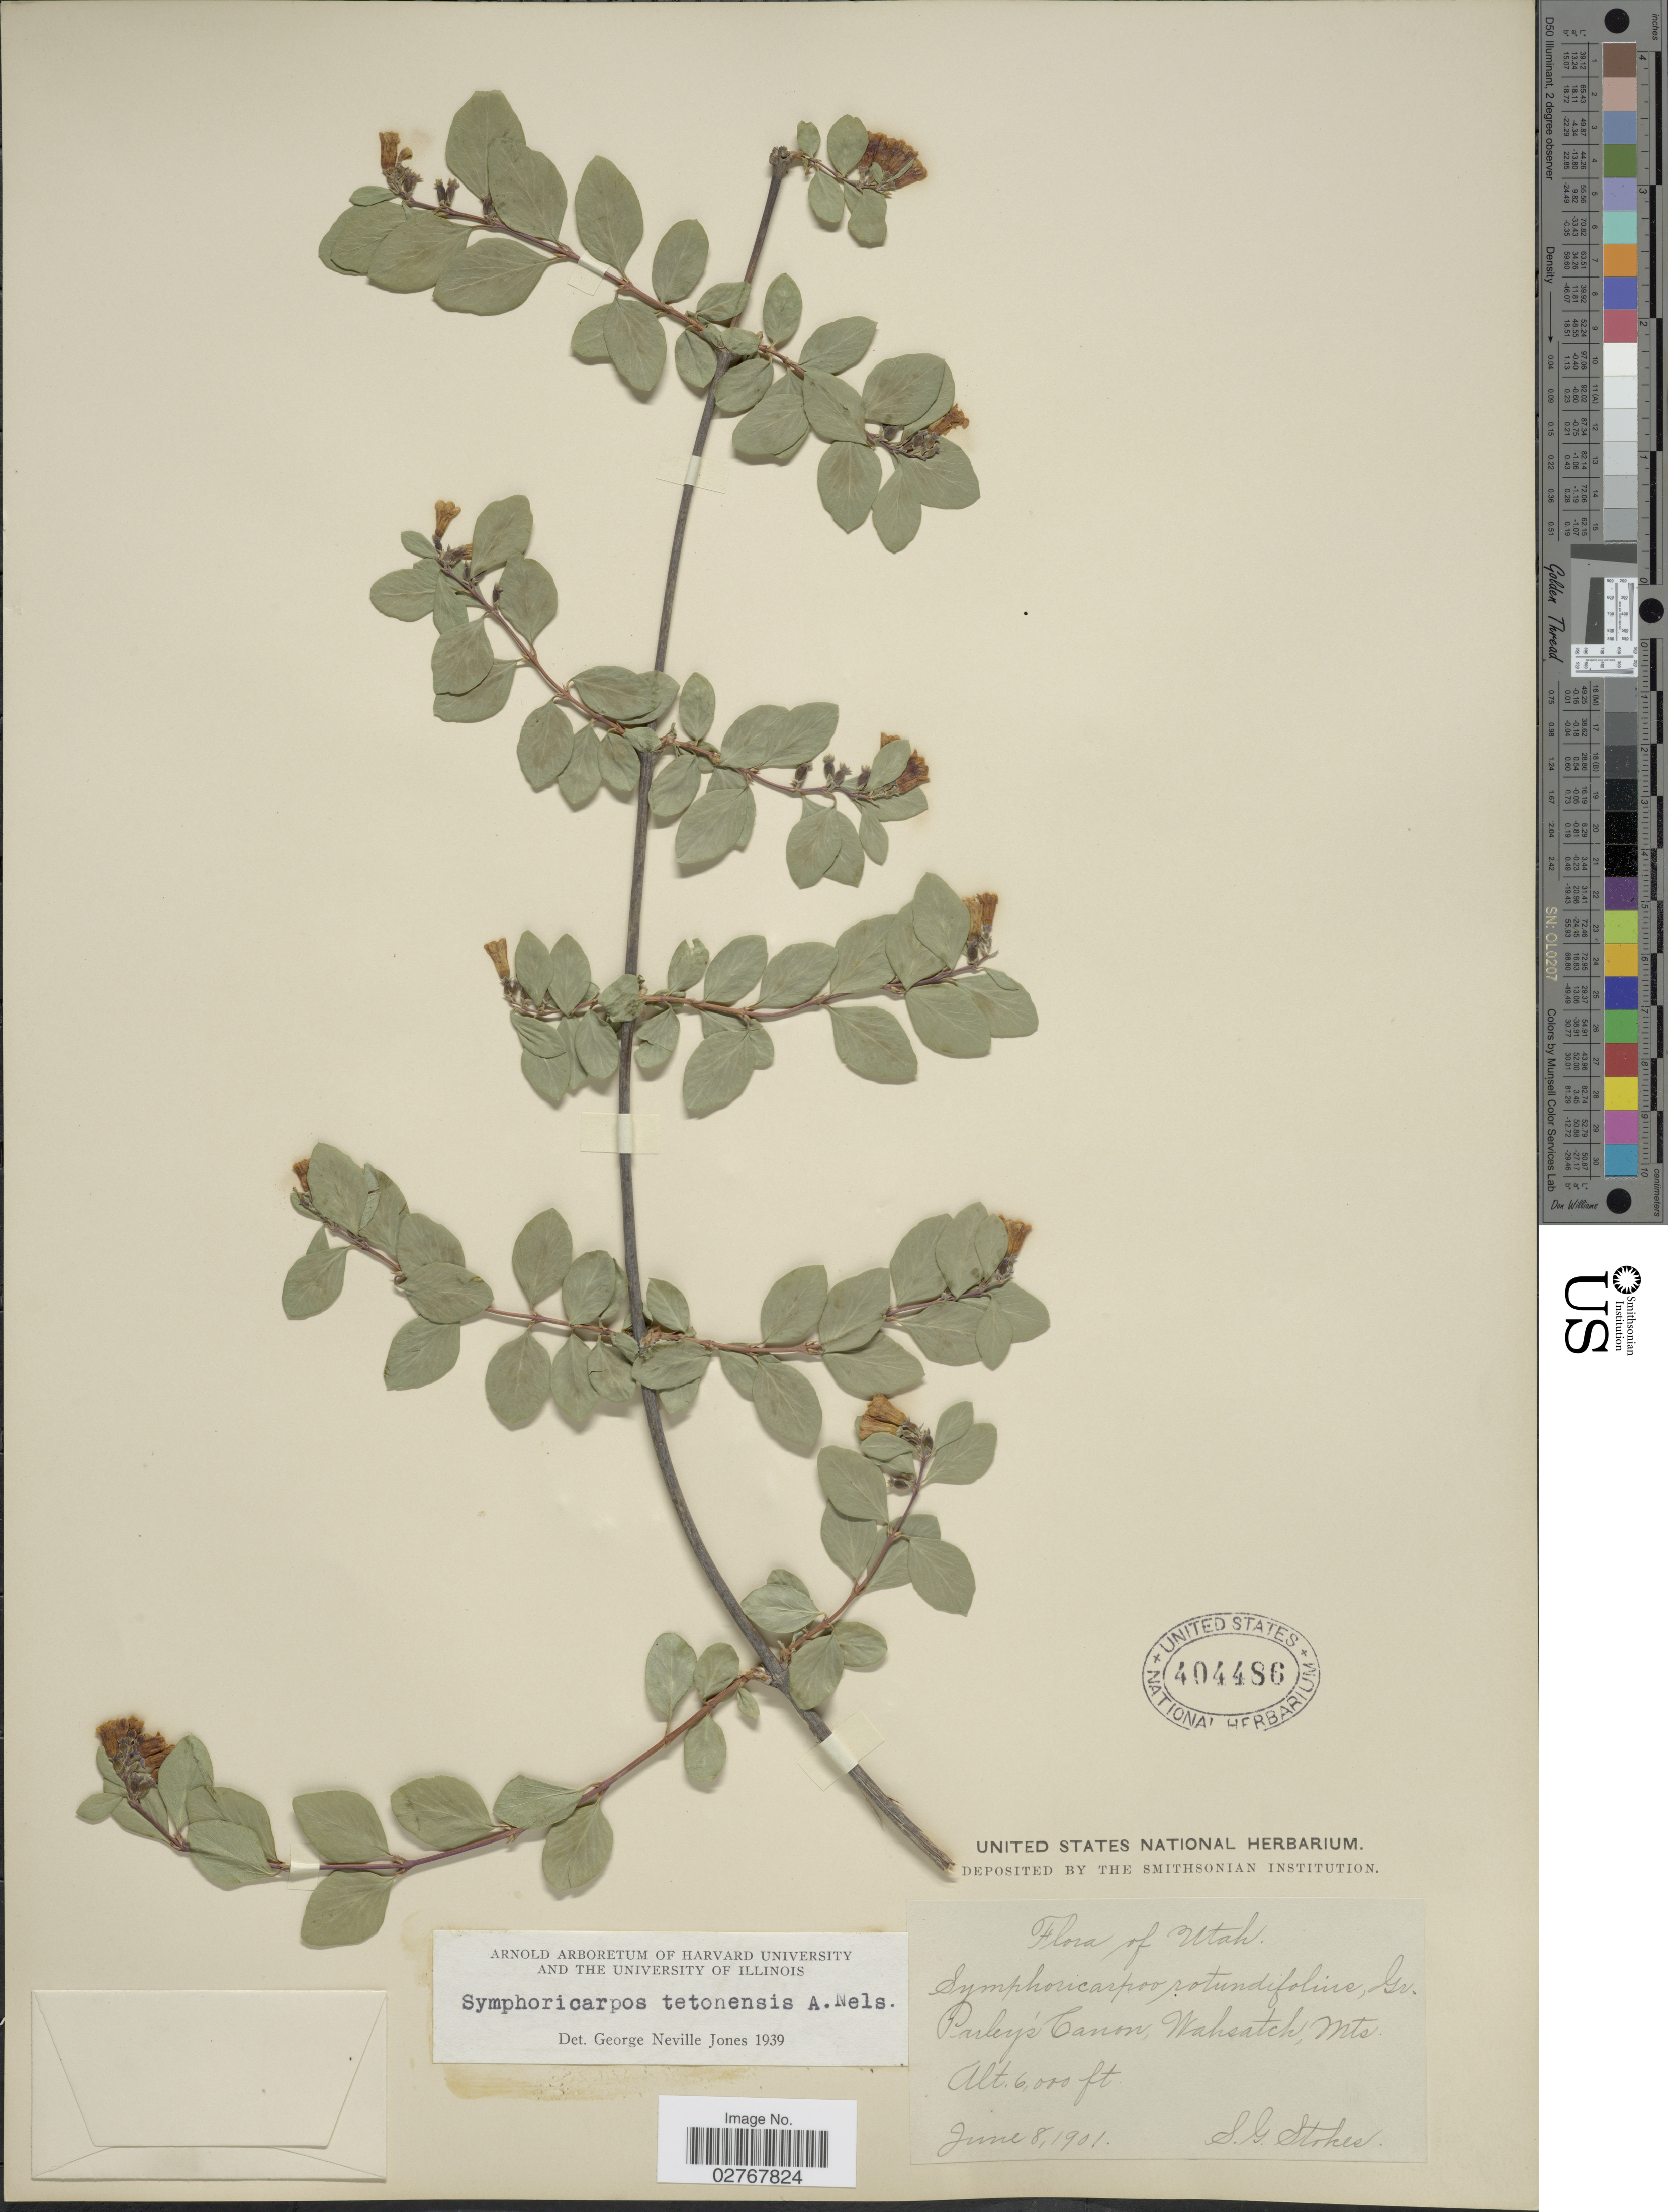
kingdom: Plantae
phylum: Tracheophyta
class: Magnoliopsida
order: Dipsacales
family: Caprifoliaceae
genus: Symphoricarpos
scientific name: Symphoricarpos tetonensis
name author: A. Nelson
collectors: S. G. Stokes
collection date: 1901-06-08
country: United States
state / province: Utah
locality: Parley's Canon, Wahsatch, Mts.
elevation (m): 1829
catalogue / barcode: US 404486